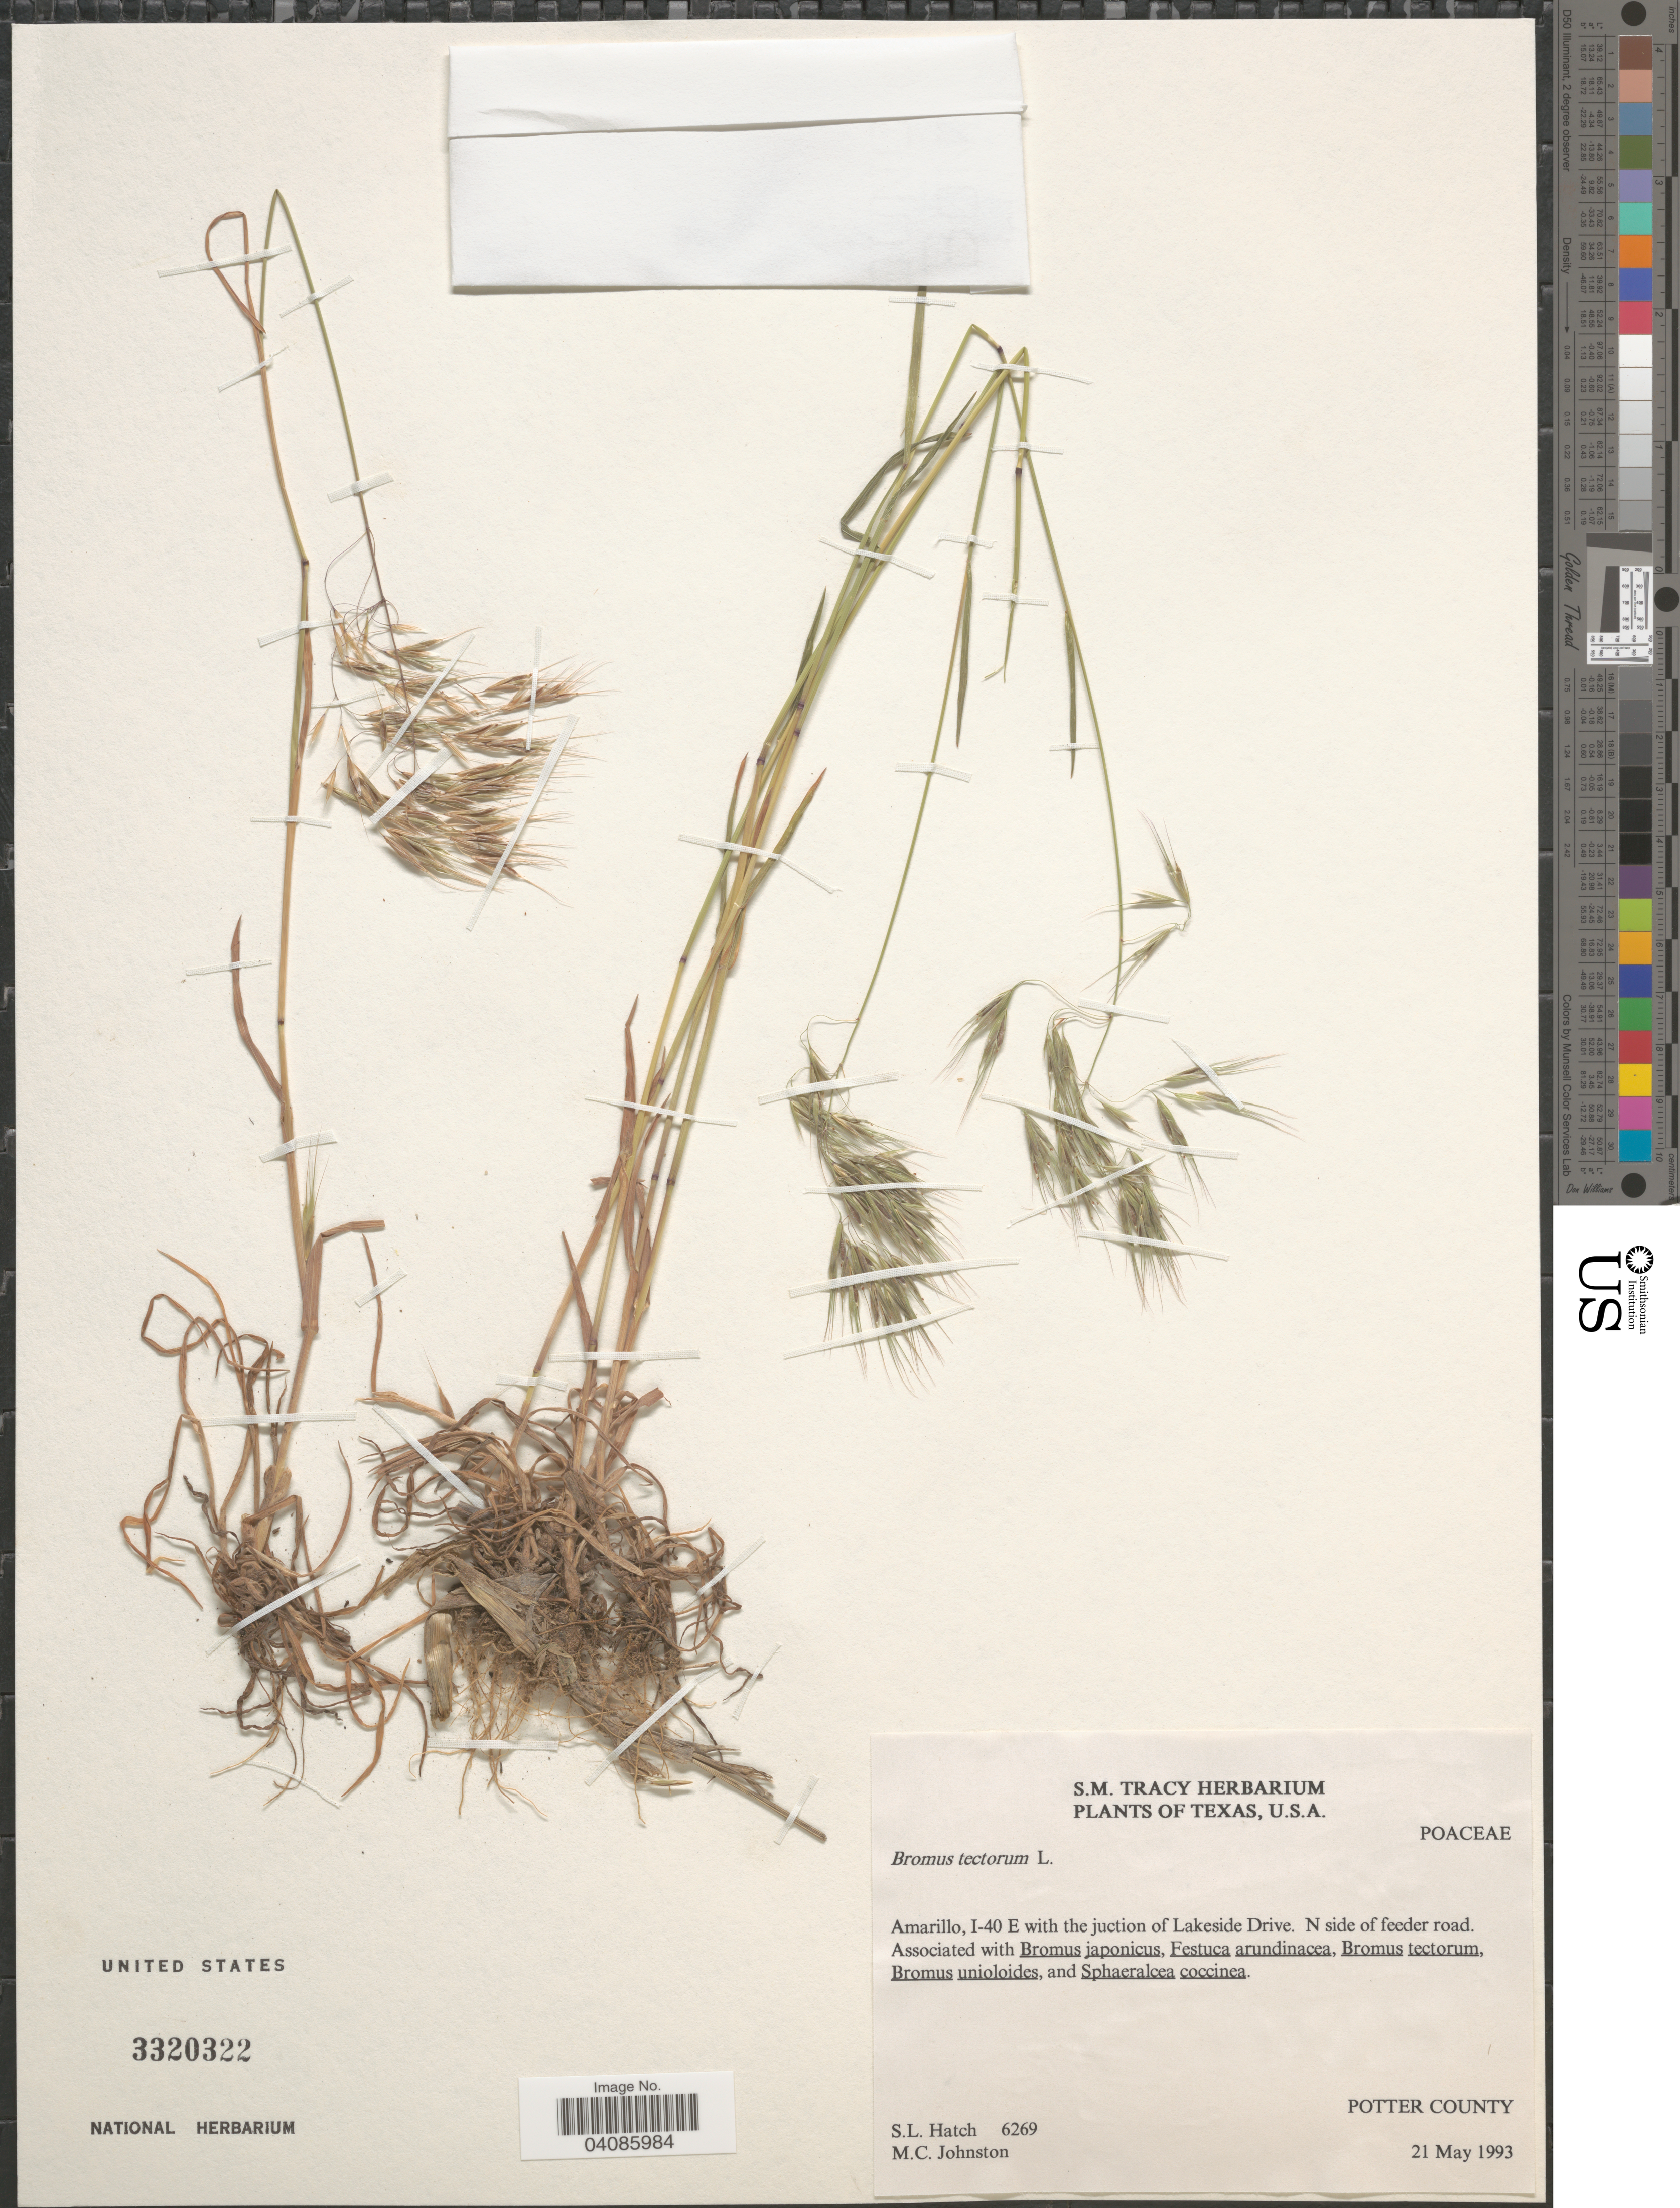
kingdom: Plantae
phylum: Tracheophyta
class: Liliopsida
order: Poales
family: Poaceae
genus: Bromus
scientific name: Bromus tectorum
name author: L.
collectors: S. Hatch & M. Johnston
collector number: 6269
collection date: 1993-05-21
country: United States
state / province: Texas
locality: Amarillo, I-40 E with the junction of Lakeside Drive. N side of feeder road. Potter County.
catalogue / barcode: US 3320322